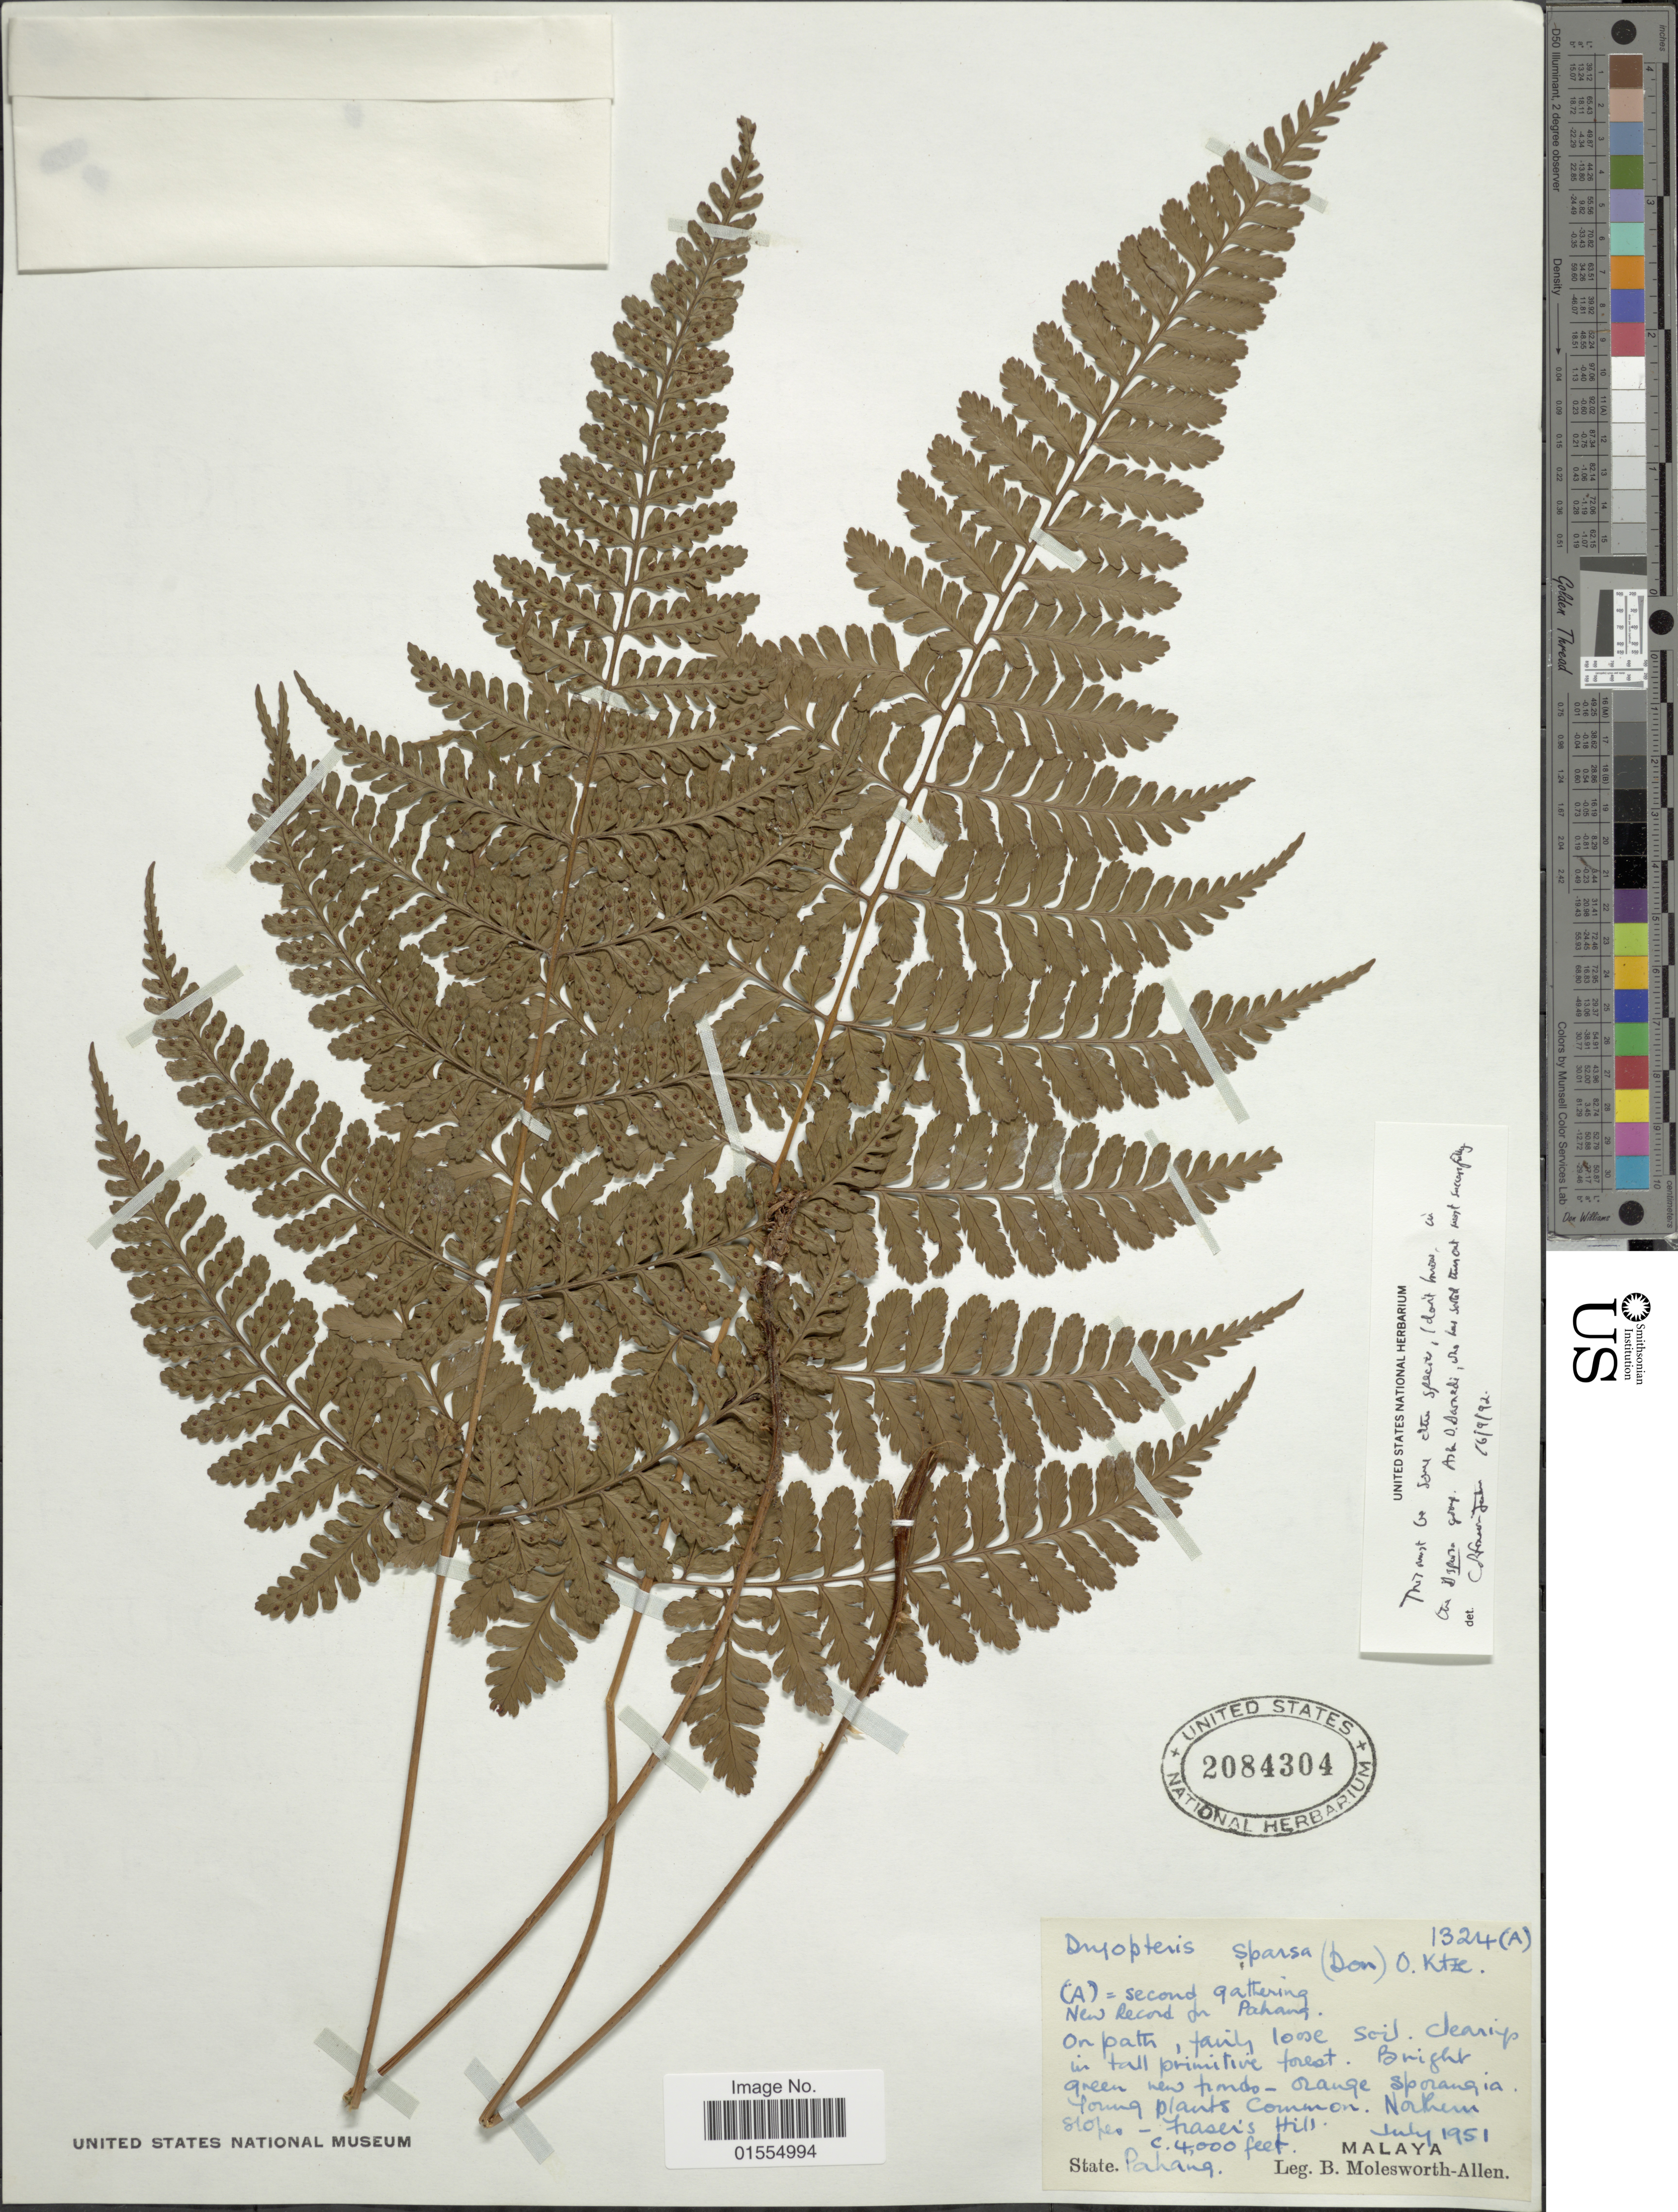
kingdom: Plantae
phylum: Tracheophyta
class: Polypodiopsida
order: Polypodiales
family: Dryopteridaceae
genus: Dryopteris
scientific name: Dryopteris sparsa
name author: (D. Don) Kuntze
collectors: B. E. G. Molesworth-Allen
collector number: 1324(A)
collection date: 1951-07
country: Malaysia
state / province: Pahang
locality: Malaya, Northern slopes- Fraser's Hill, Pahang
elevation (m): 1219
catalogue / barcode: US 2084304